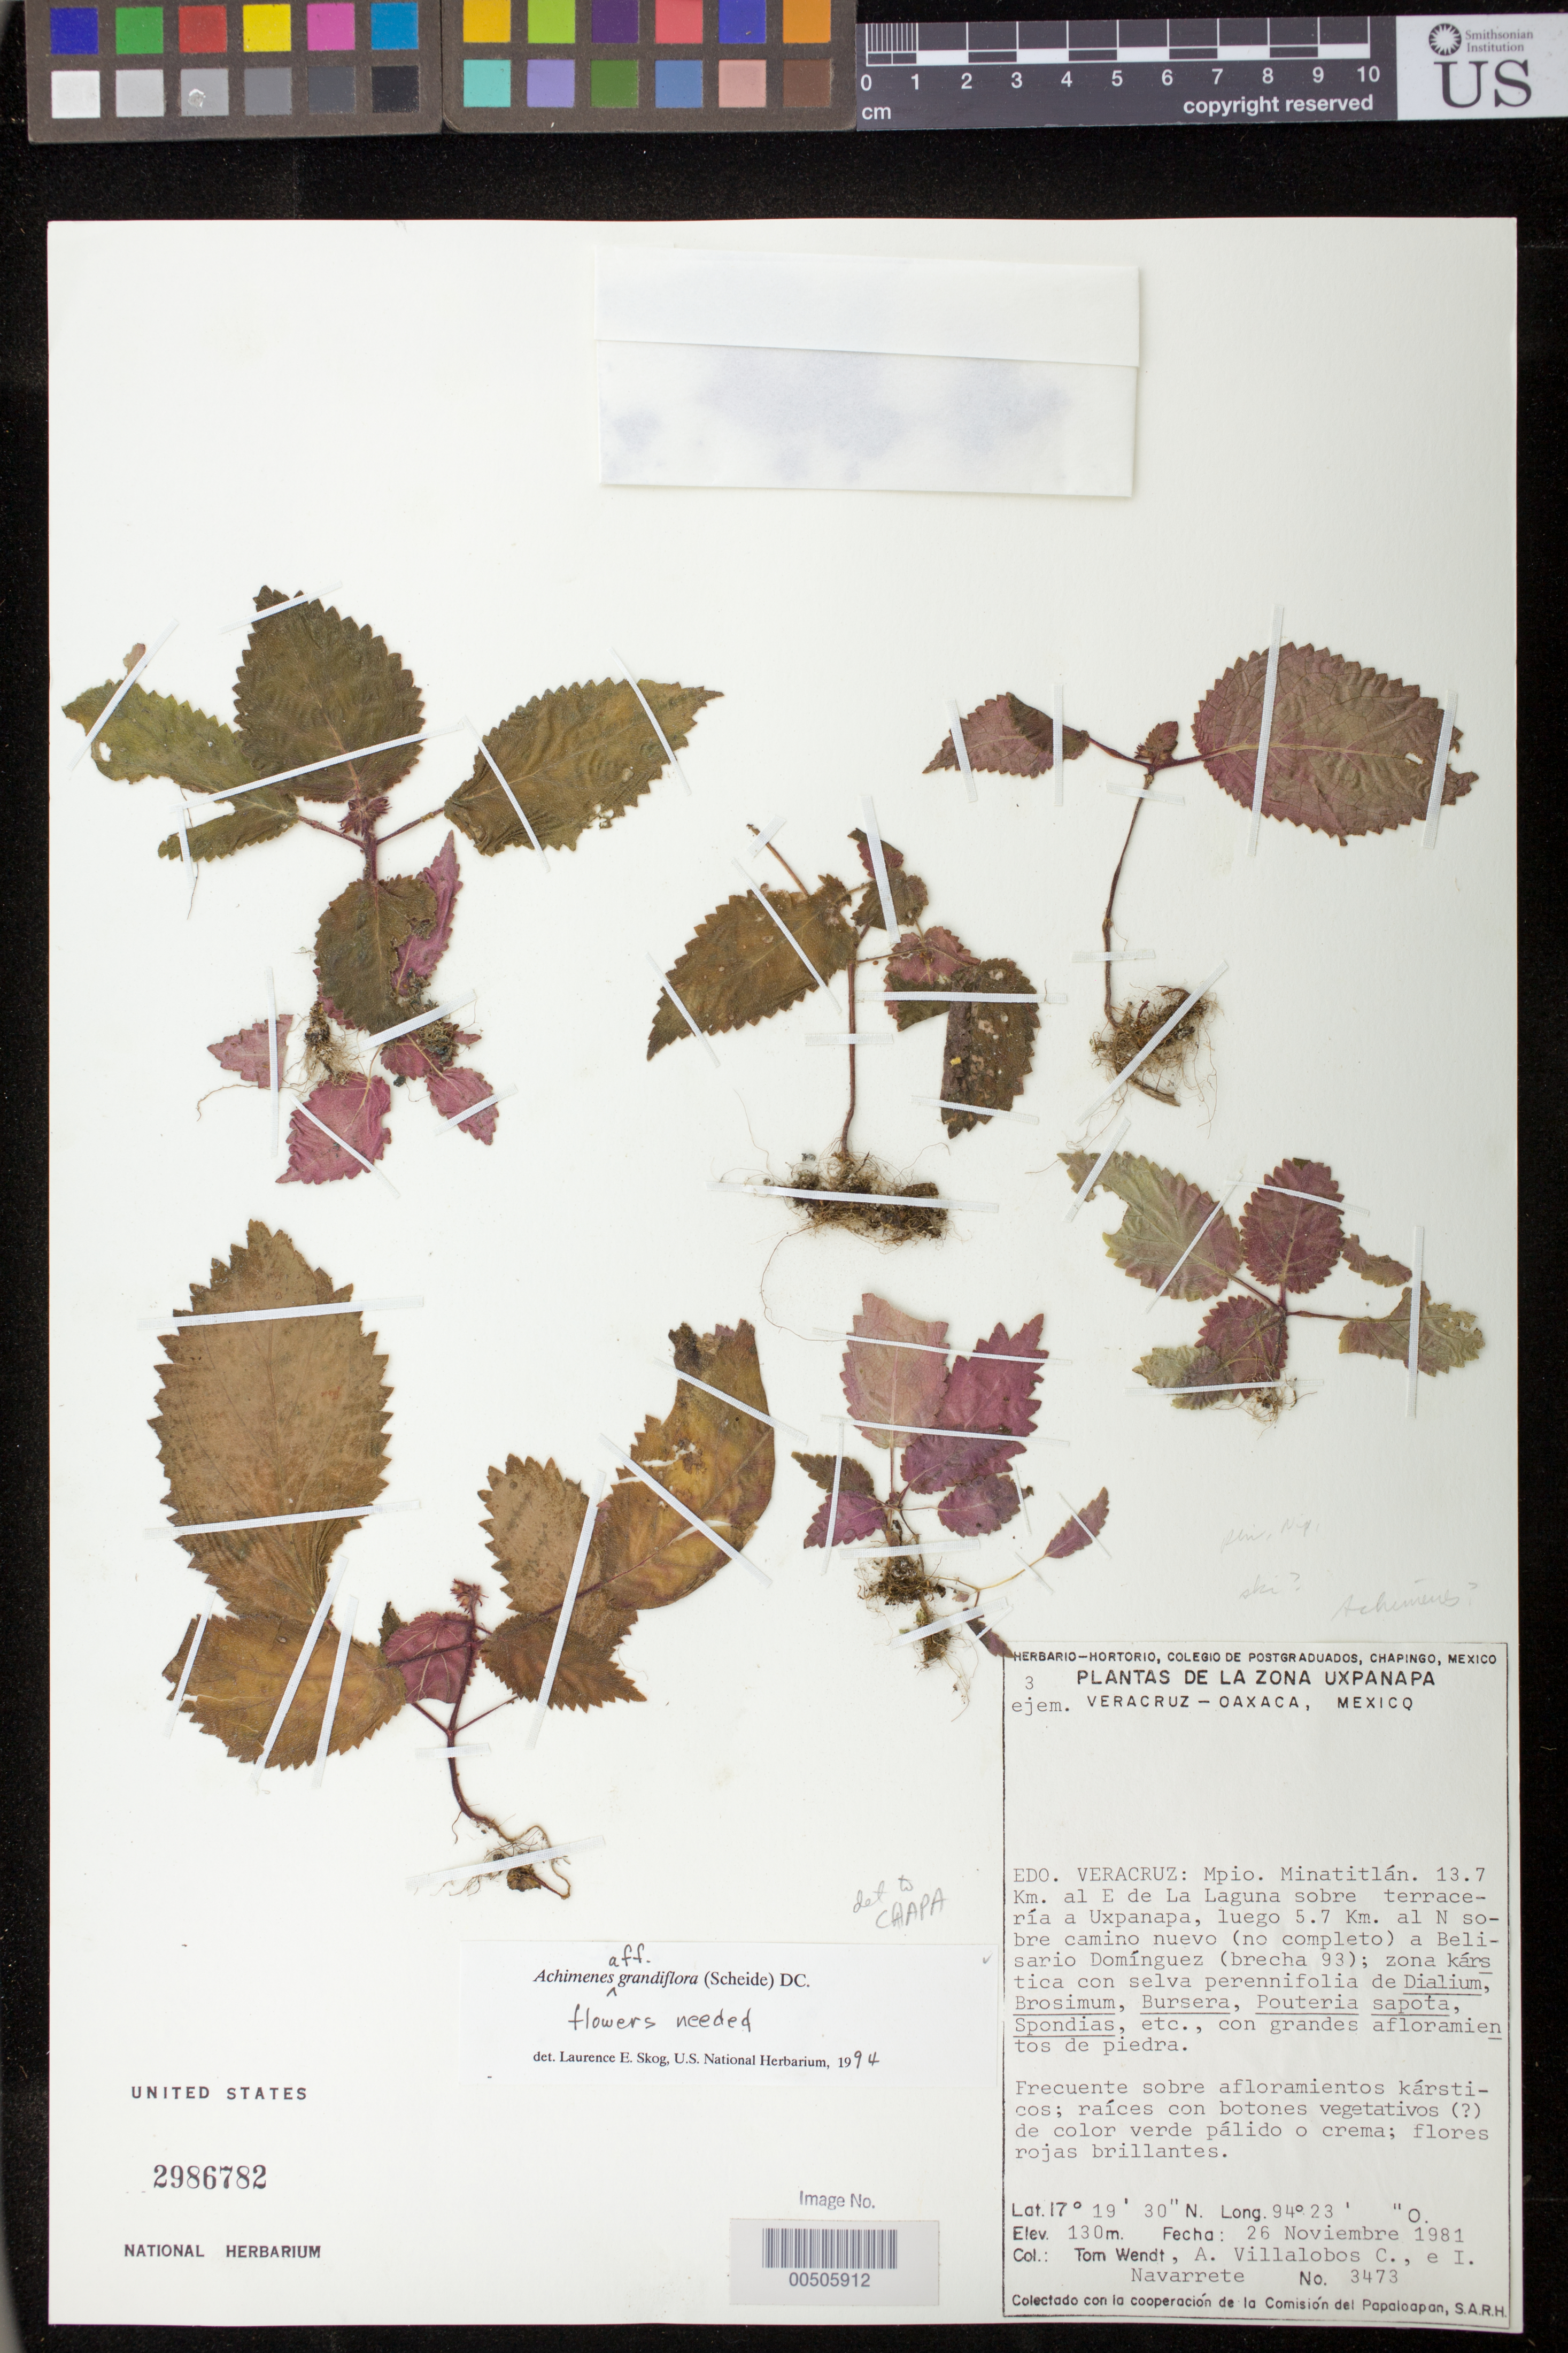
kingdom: Plantae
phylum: Tracheophyta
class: Magnoliopsida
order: Lamiales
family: Gesneriaceae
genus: Achimenes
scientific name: Achimenes grandiflora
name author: (Schiede) DC.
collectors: T. L. Wendt, A. Villalobos C. & I. Navarrete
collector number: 3473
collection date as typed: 26 Nov 1981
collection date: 1981-11-26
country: Mexico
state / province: Oaxaca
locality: Veracruz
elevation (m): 130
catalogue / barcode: US 2986782